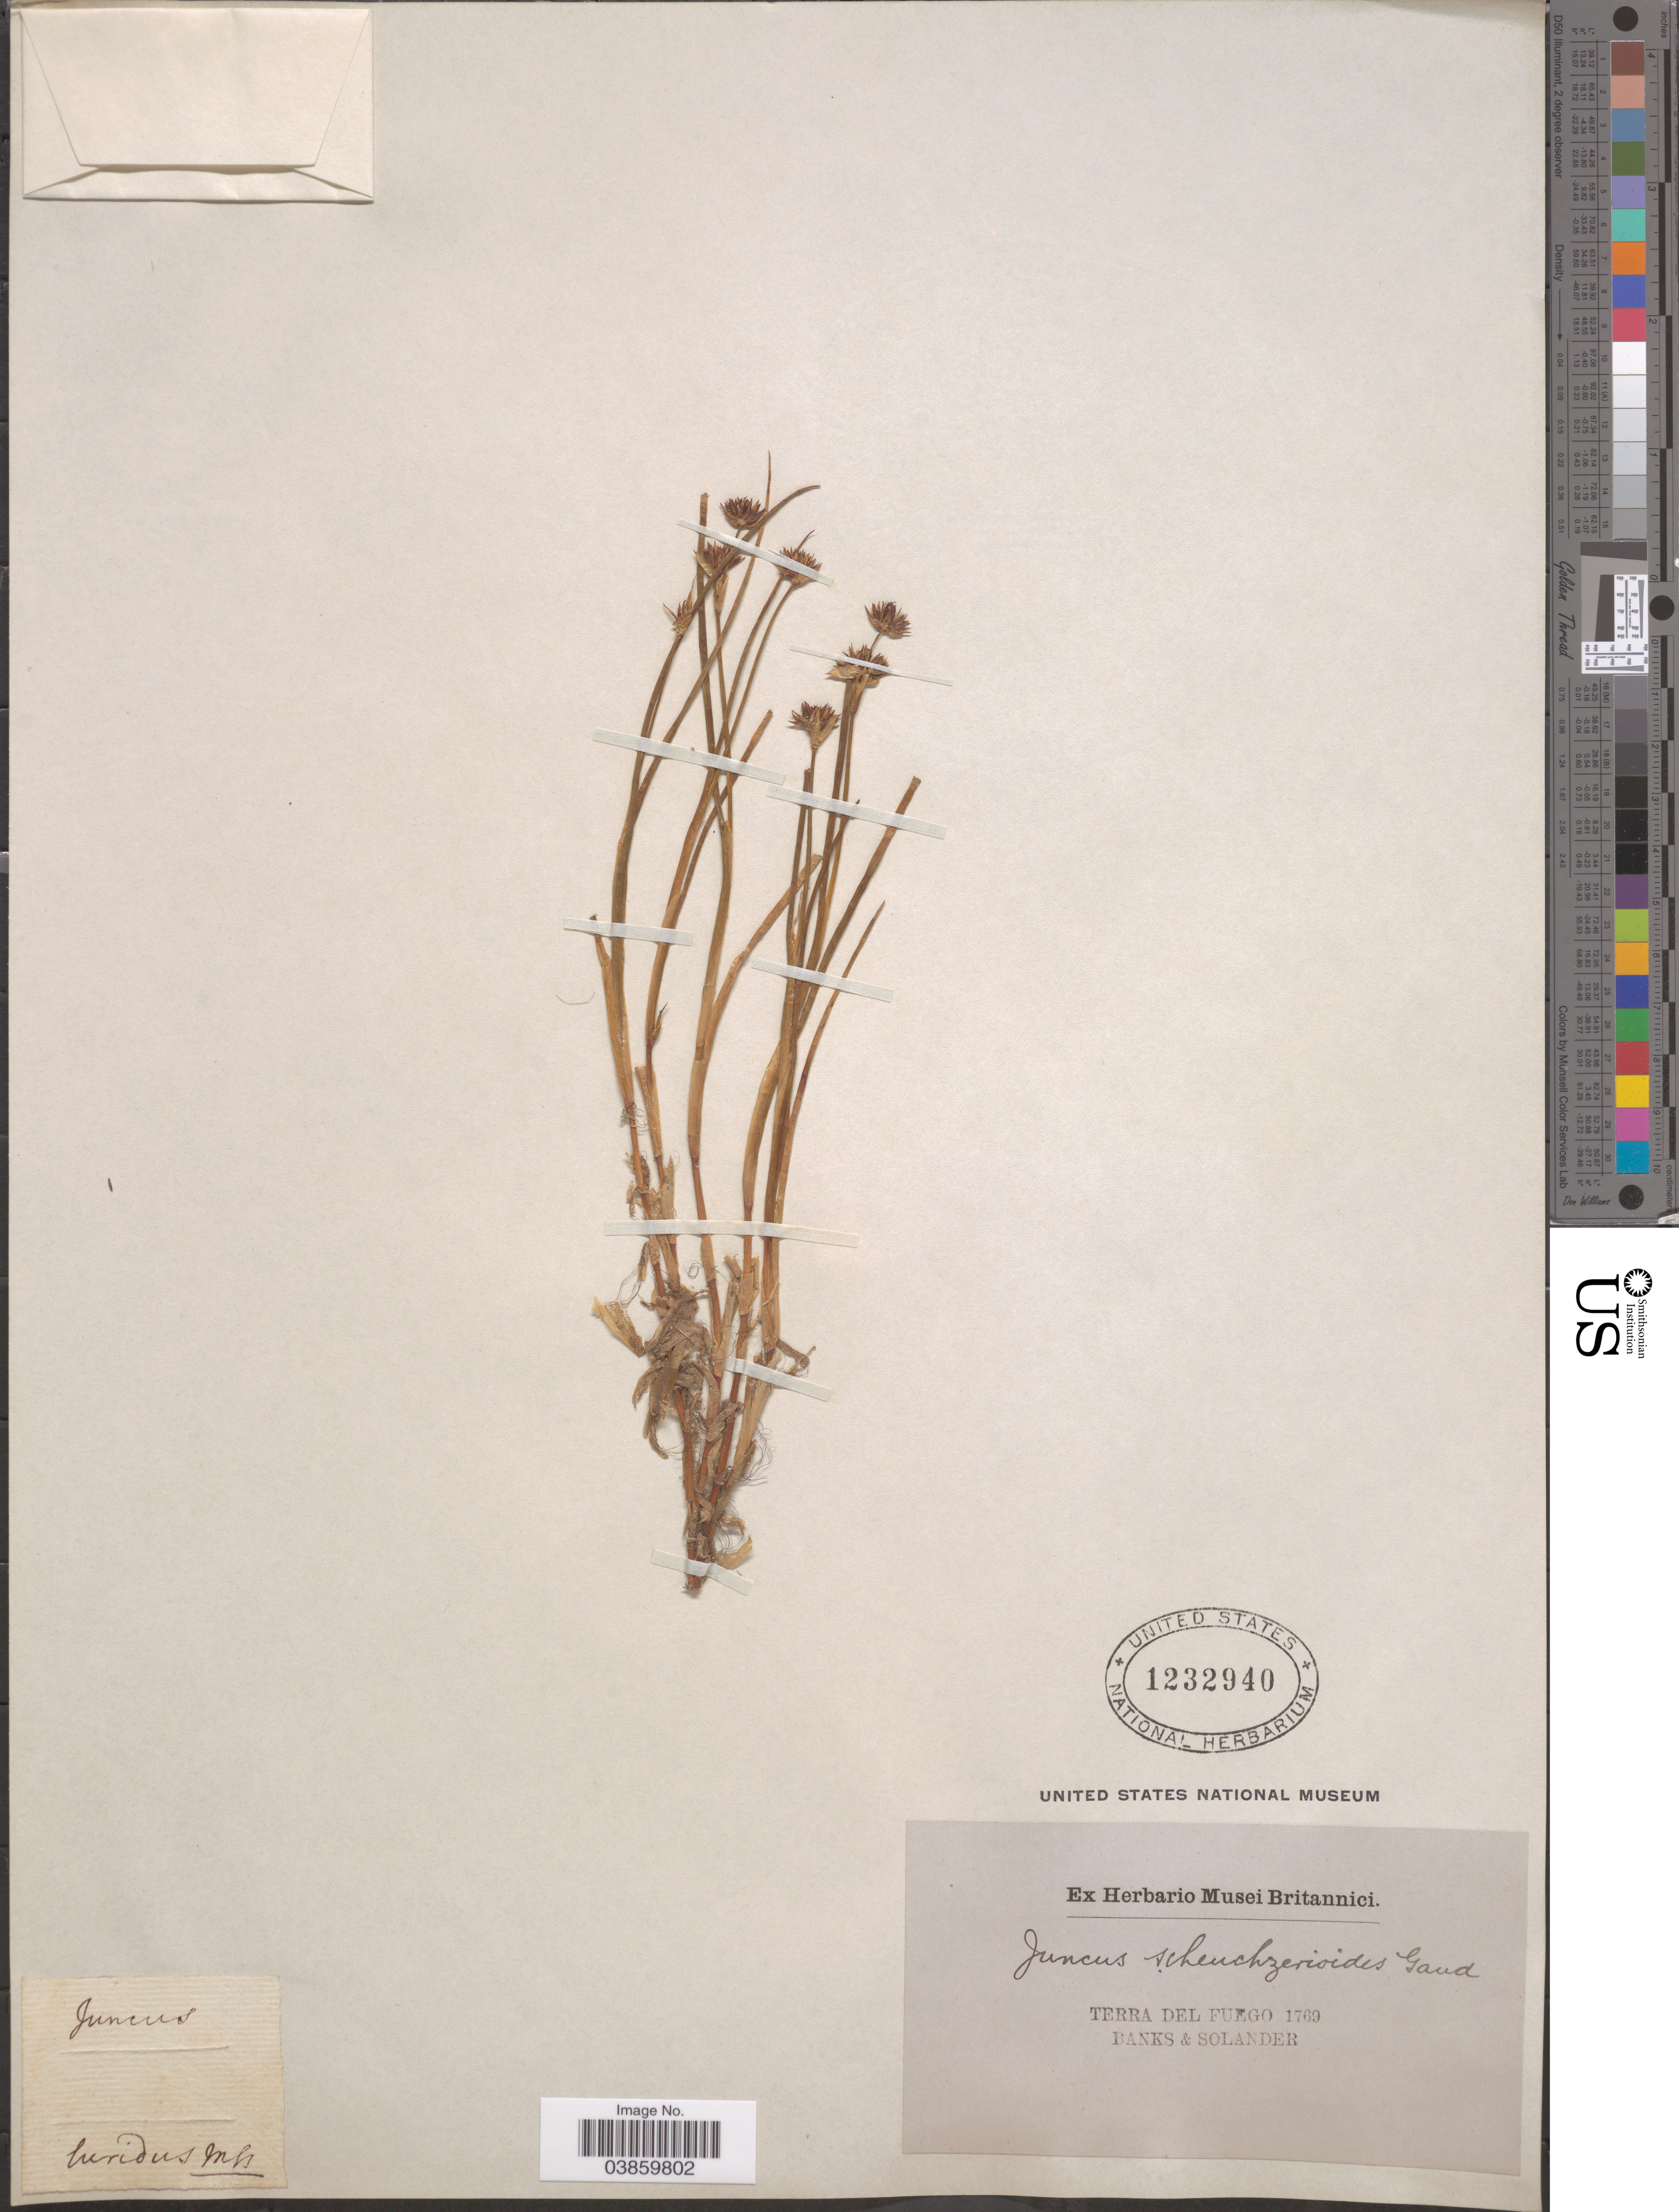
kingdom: Plantae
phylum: Tracheophyta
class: Liliopsida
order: Poales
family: Juncaceae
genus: Juncus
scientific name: Juncus scheuchzerioides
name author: Gaudich.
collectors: -- Banks & -- Solander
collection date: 1769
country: Argentina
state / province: Tierra del Fuego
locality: Terra del Fuego.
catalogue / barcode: US 1232940